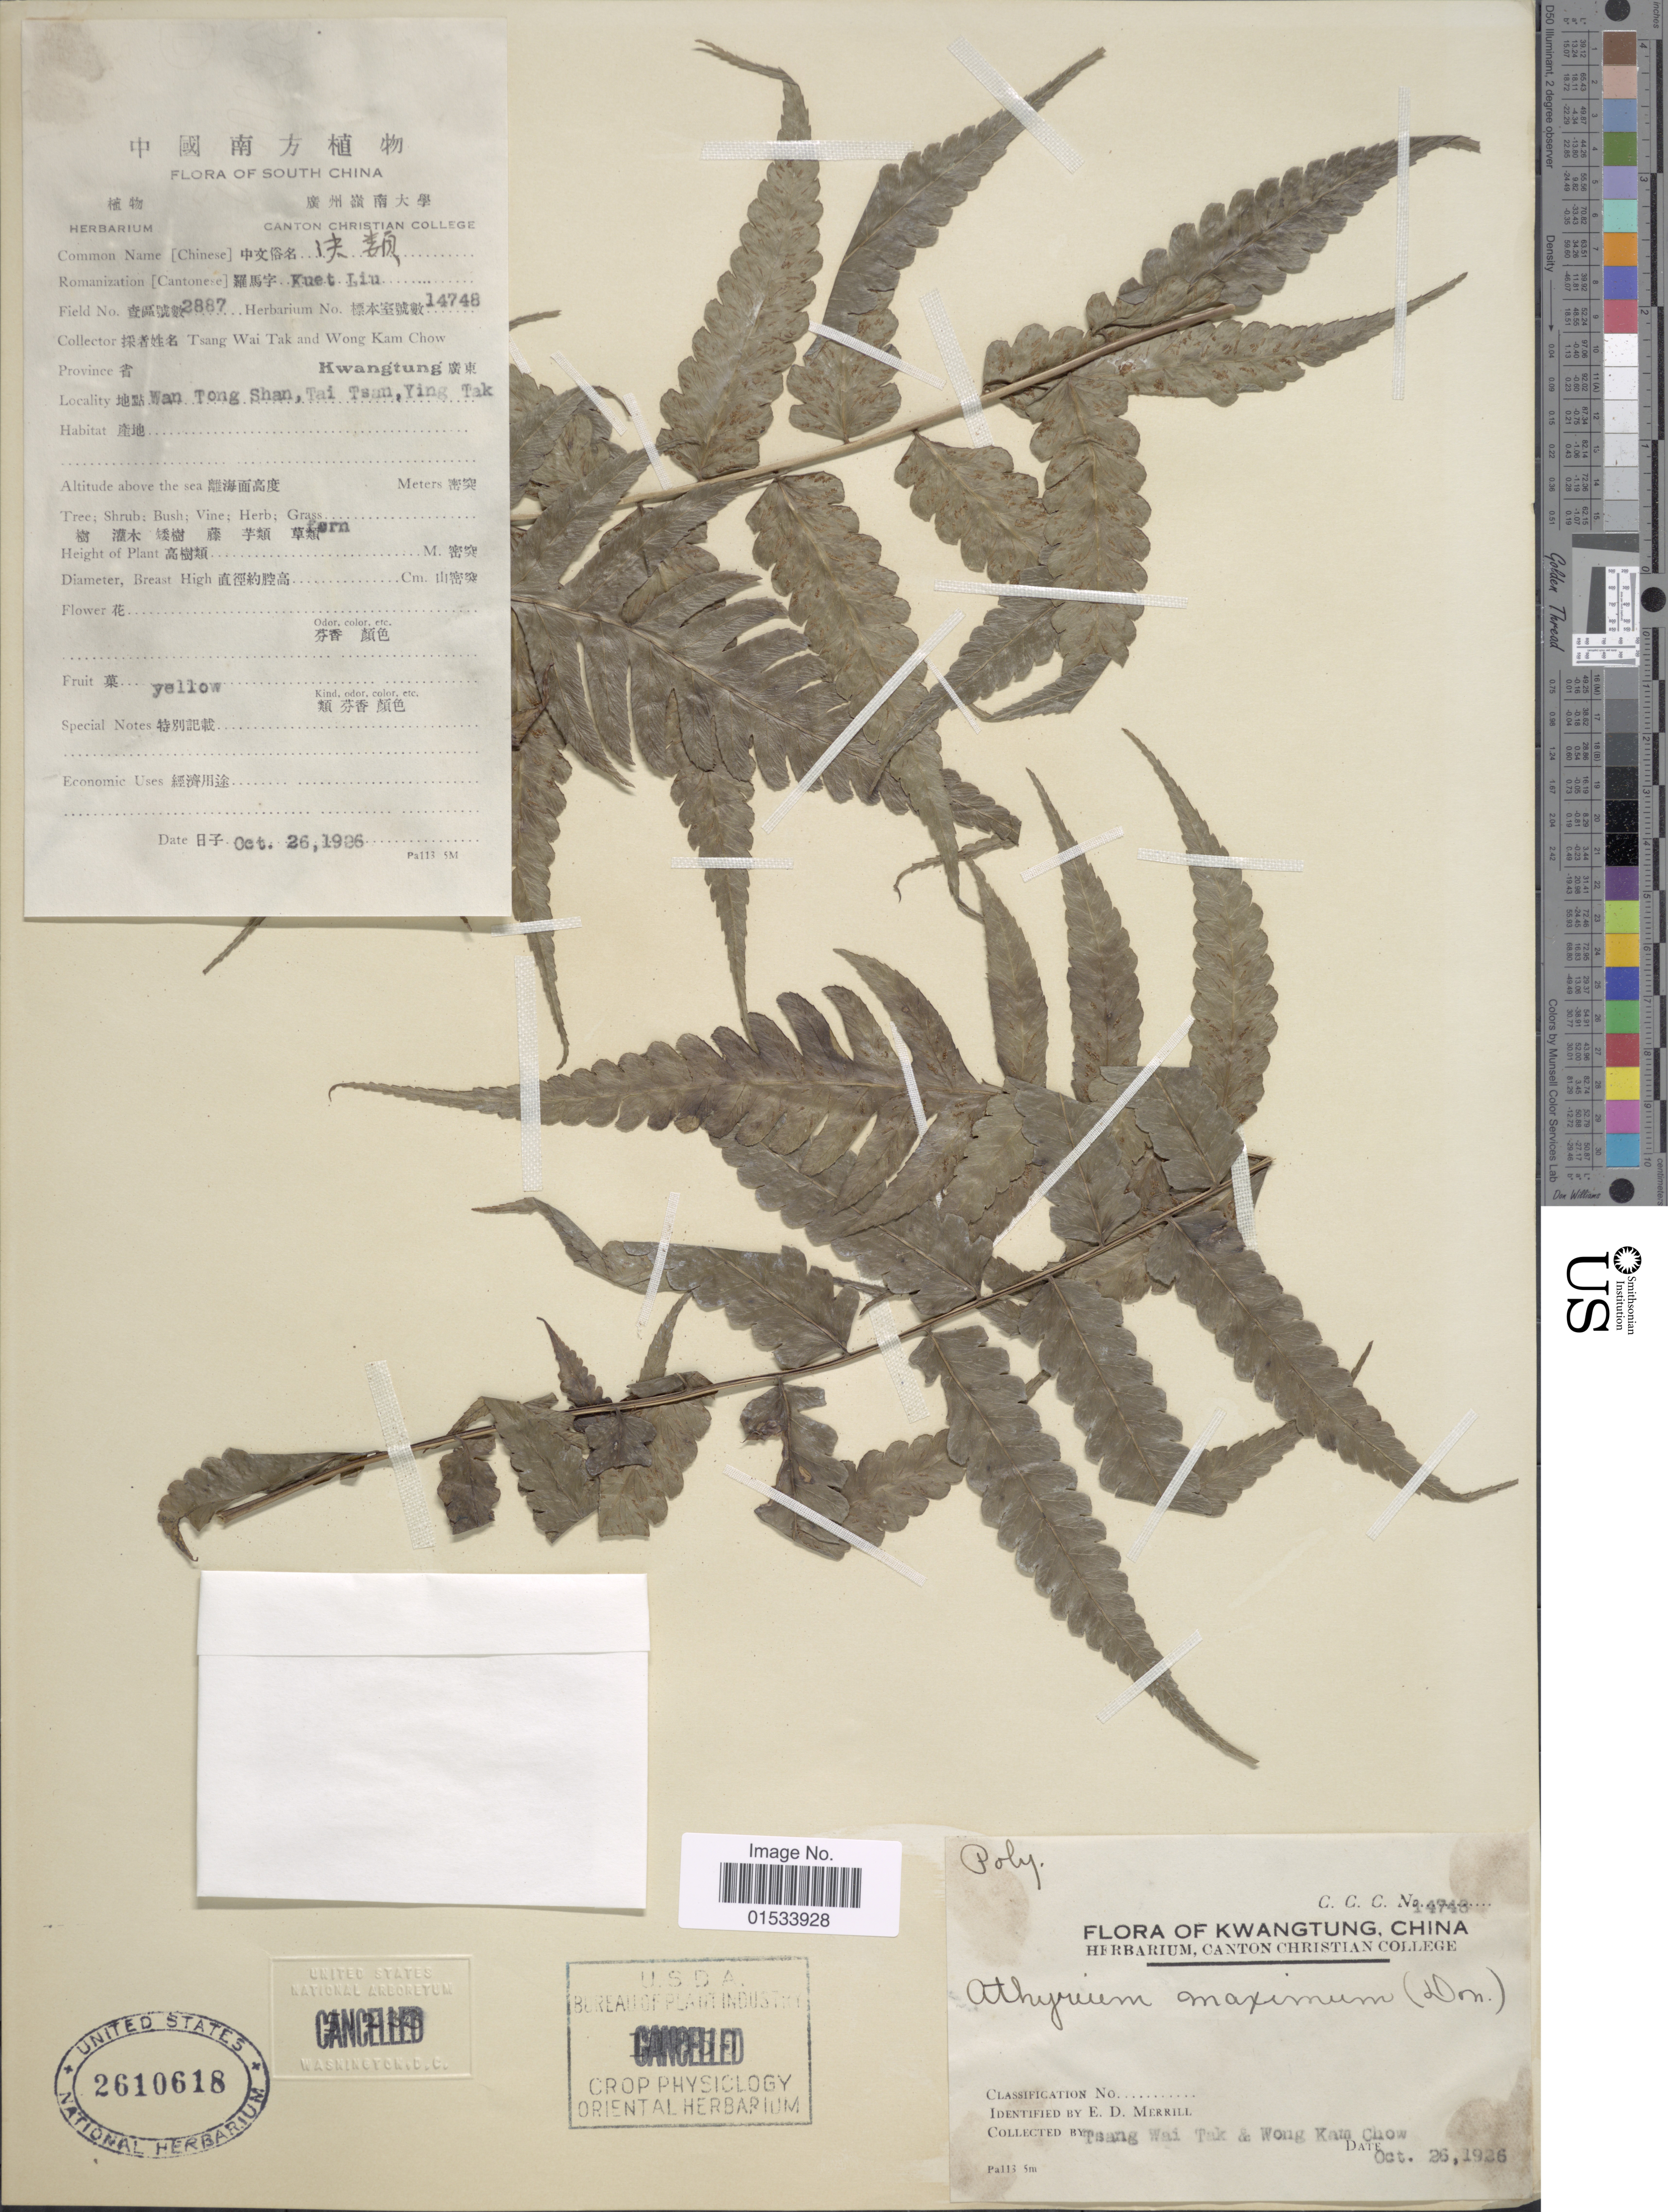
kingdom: Plantae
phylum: Tracheophyta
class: Polypodiopsida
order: Polypodiales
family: Athyriaceae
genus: Diplazium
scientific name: Diplazium maximum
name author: (D. Don) C. Chr.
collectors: W. T. Tsang & W. Chow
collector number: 2887/14748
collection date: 1926-10-26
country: China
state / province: Guangdong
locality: Kwangtung, Wan Tong Shan,Tai Tsan, Ying Tak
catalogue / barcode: US 2610618